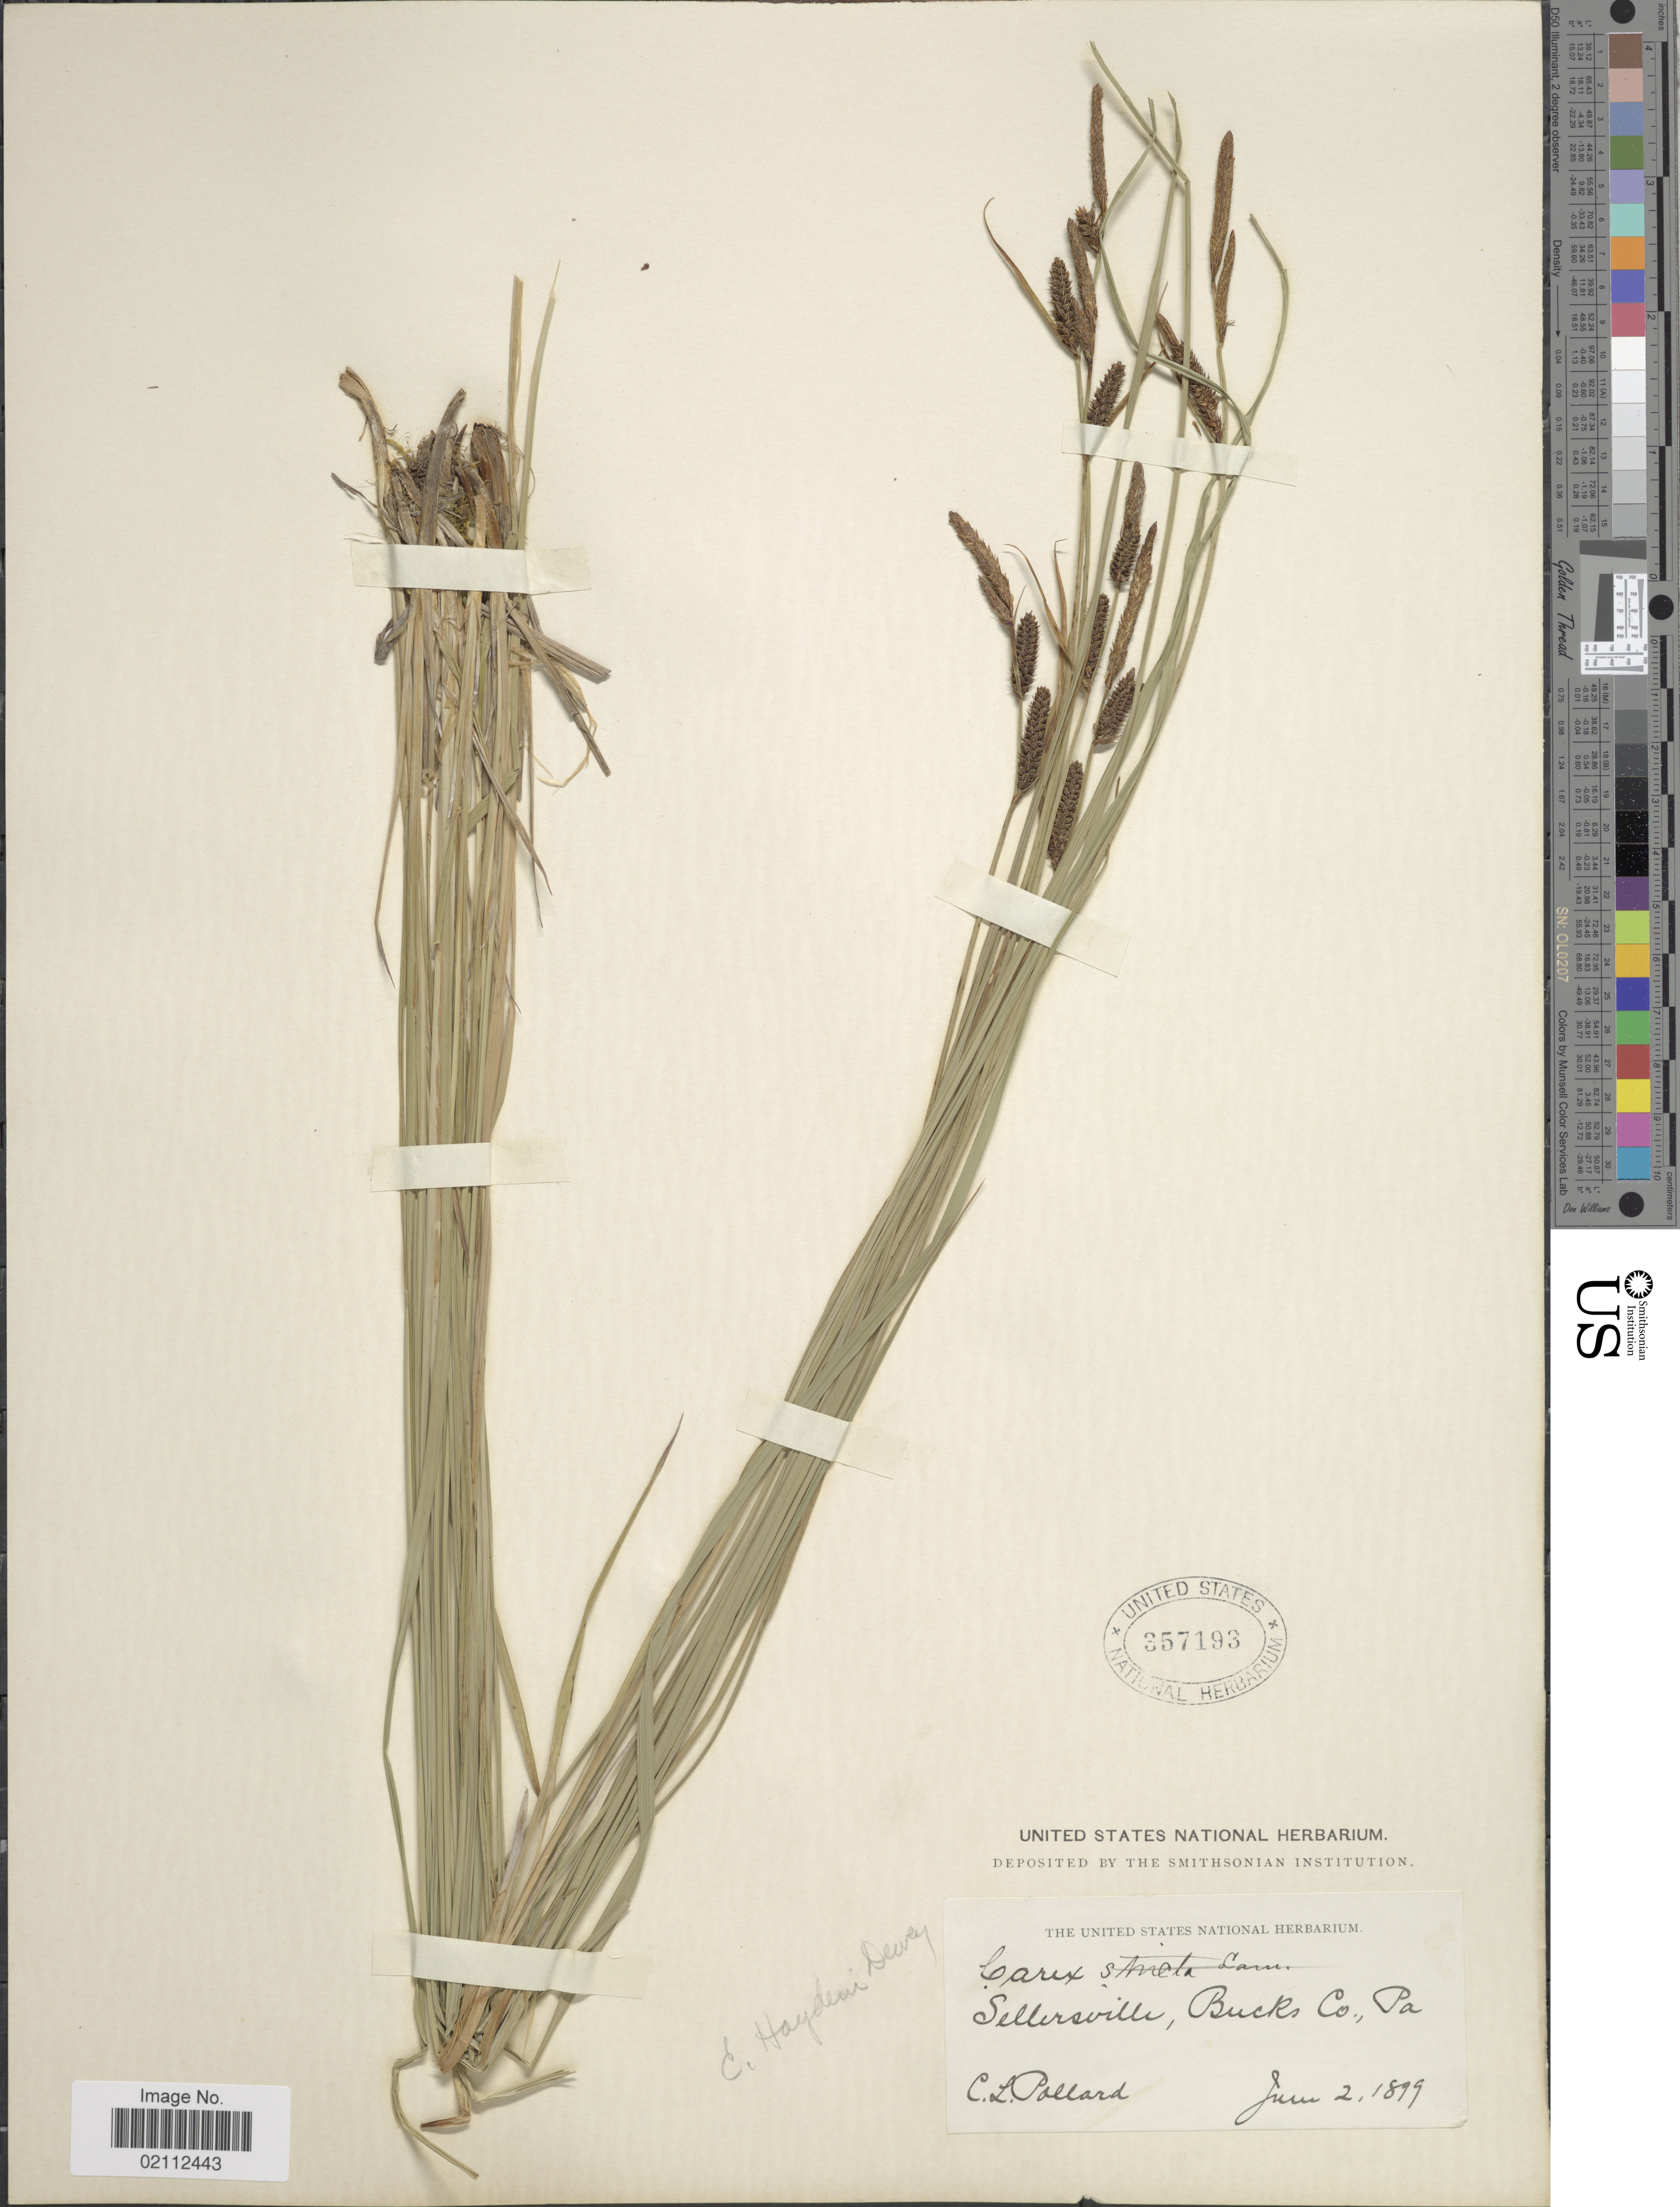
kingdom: Plantae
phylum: Tracheophyta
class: Liliopsida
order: Poales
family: Cyperaceae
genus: Carex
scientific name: Carex haydenii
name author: Dewey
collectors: C. L. Pollard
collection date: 1899-06-02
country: United States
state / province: Pennsylvania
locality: Sellersville, Bucks Co.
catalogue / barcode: US 357193